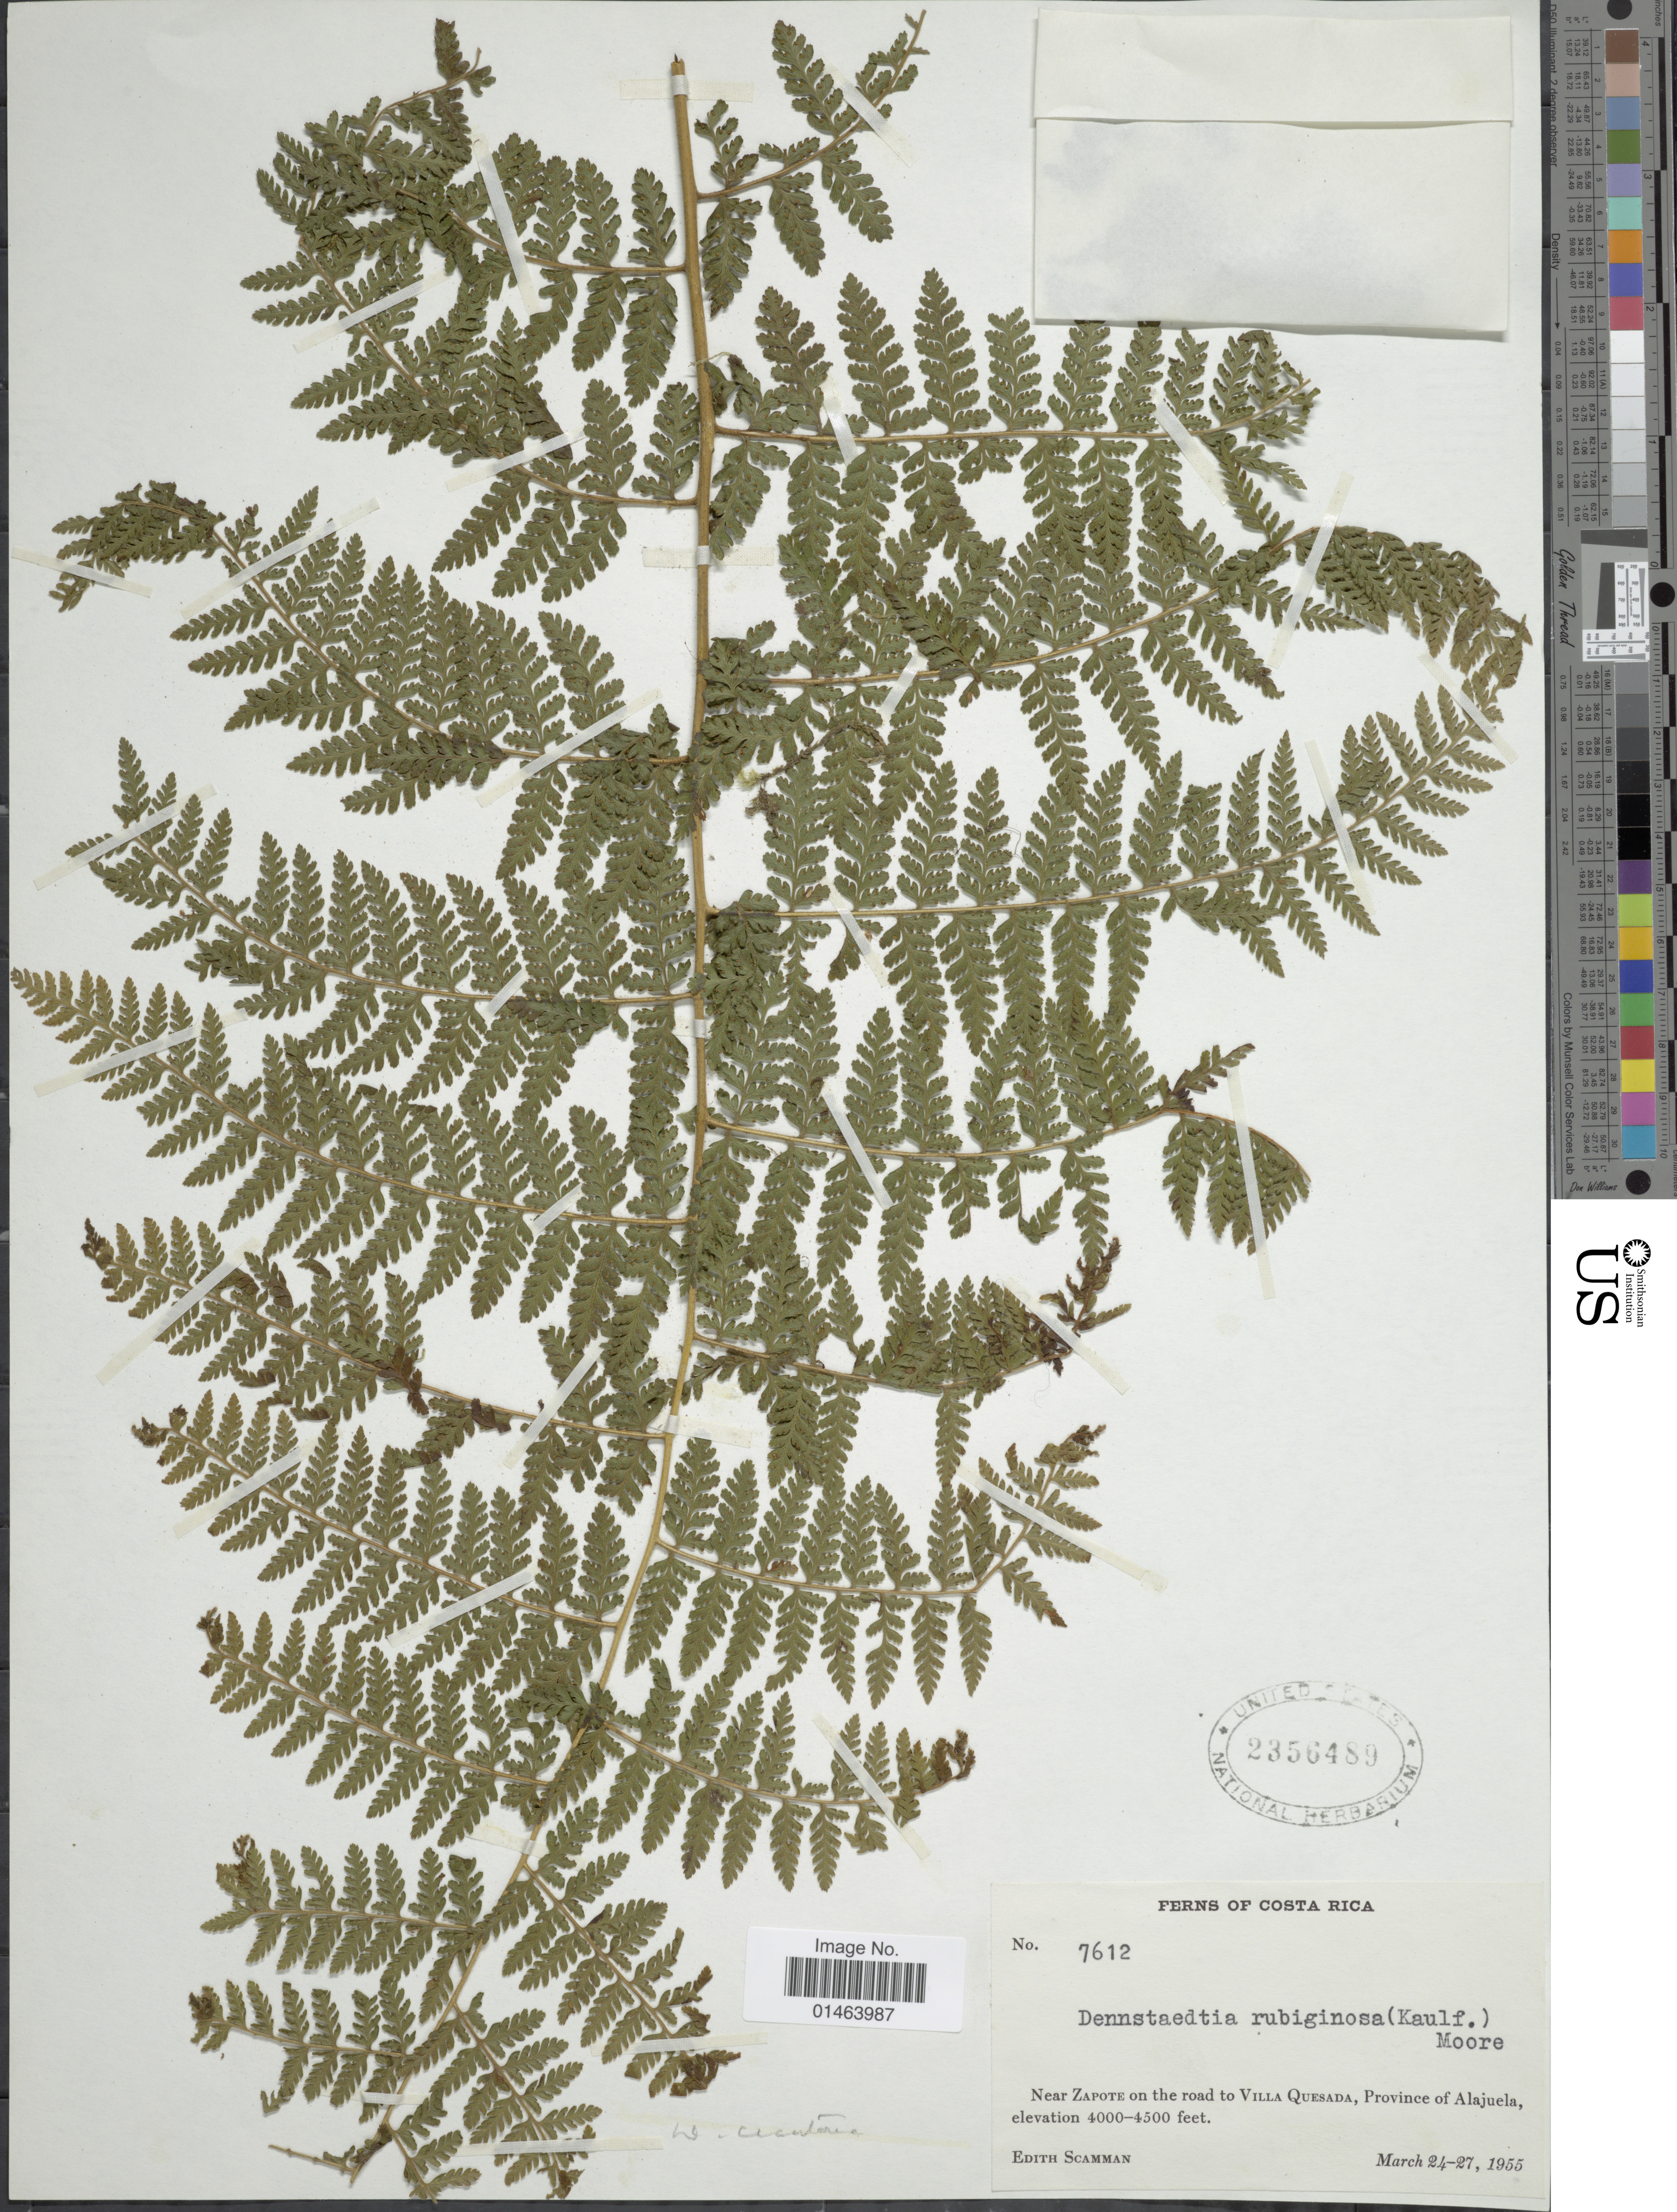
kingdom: Plantae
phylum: Tracheophyta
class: Polypodiopsida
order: Polypodiales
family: Dennstaedtiaceae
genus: Dennstaedtia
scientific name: Dennstaedtia cicutaria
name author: (Sw.) T. Moore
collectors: E. Scamman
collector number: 7612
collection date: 1955-03-24/1955-03-27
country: Costa Rica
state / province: Alajuela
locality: Costa Rica, Near zapote on the road to Villa Quesada, Province of Alajule.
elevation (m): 1219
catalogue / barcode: US 2356489